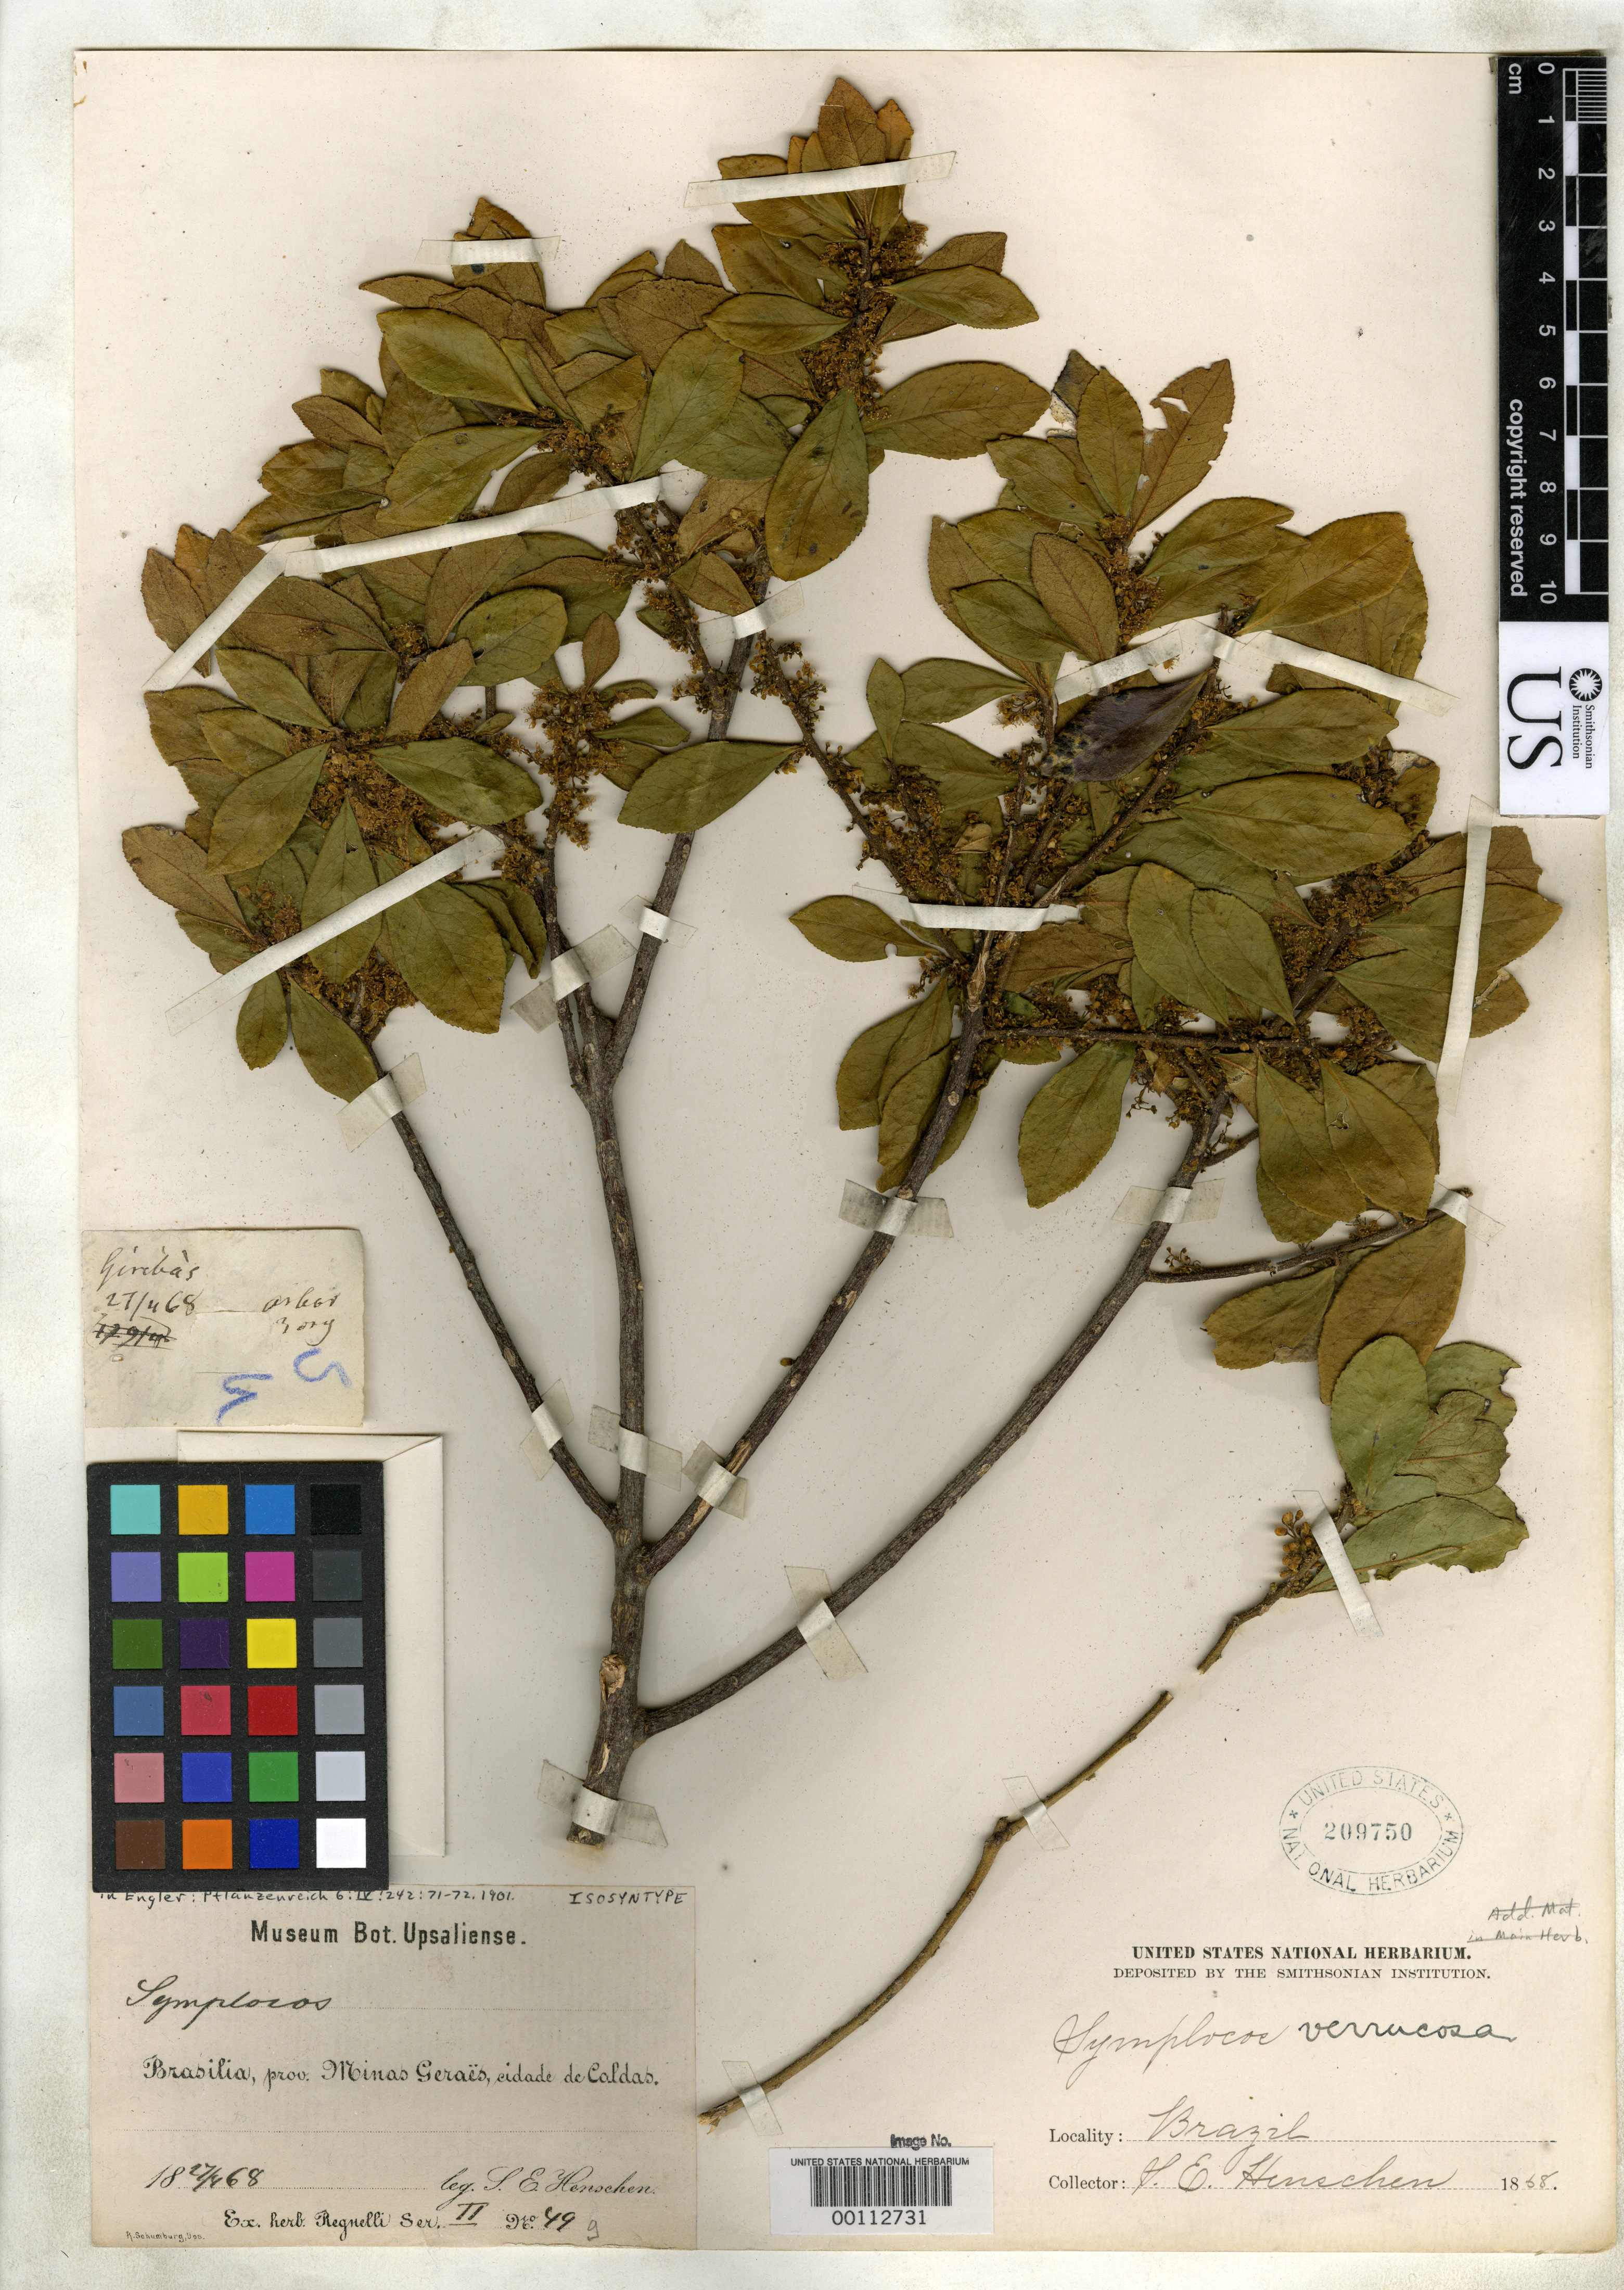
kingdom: Plantae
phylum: Tracheophyta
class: Magnoliopsida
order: Ericales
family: Symplocaceae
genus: Symplocos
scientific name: Symplocos verrucosa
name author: Brand in Engl.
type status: Syntype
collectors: A. F. Regnell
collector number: II 49 G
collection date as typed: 19 Nov 1868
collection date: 1868-11-19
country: Brazil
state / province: Minas Gerais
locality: Caldas.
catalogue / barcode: US 209750